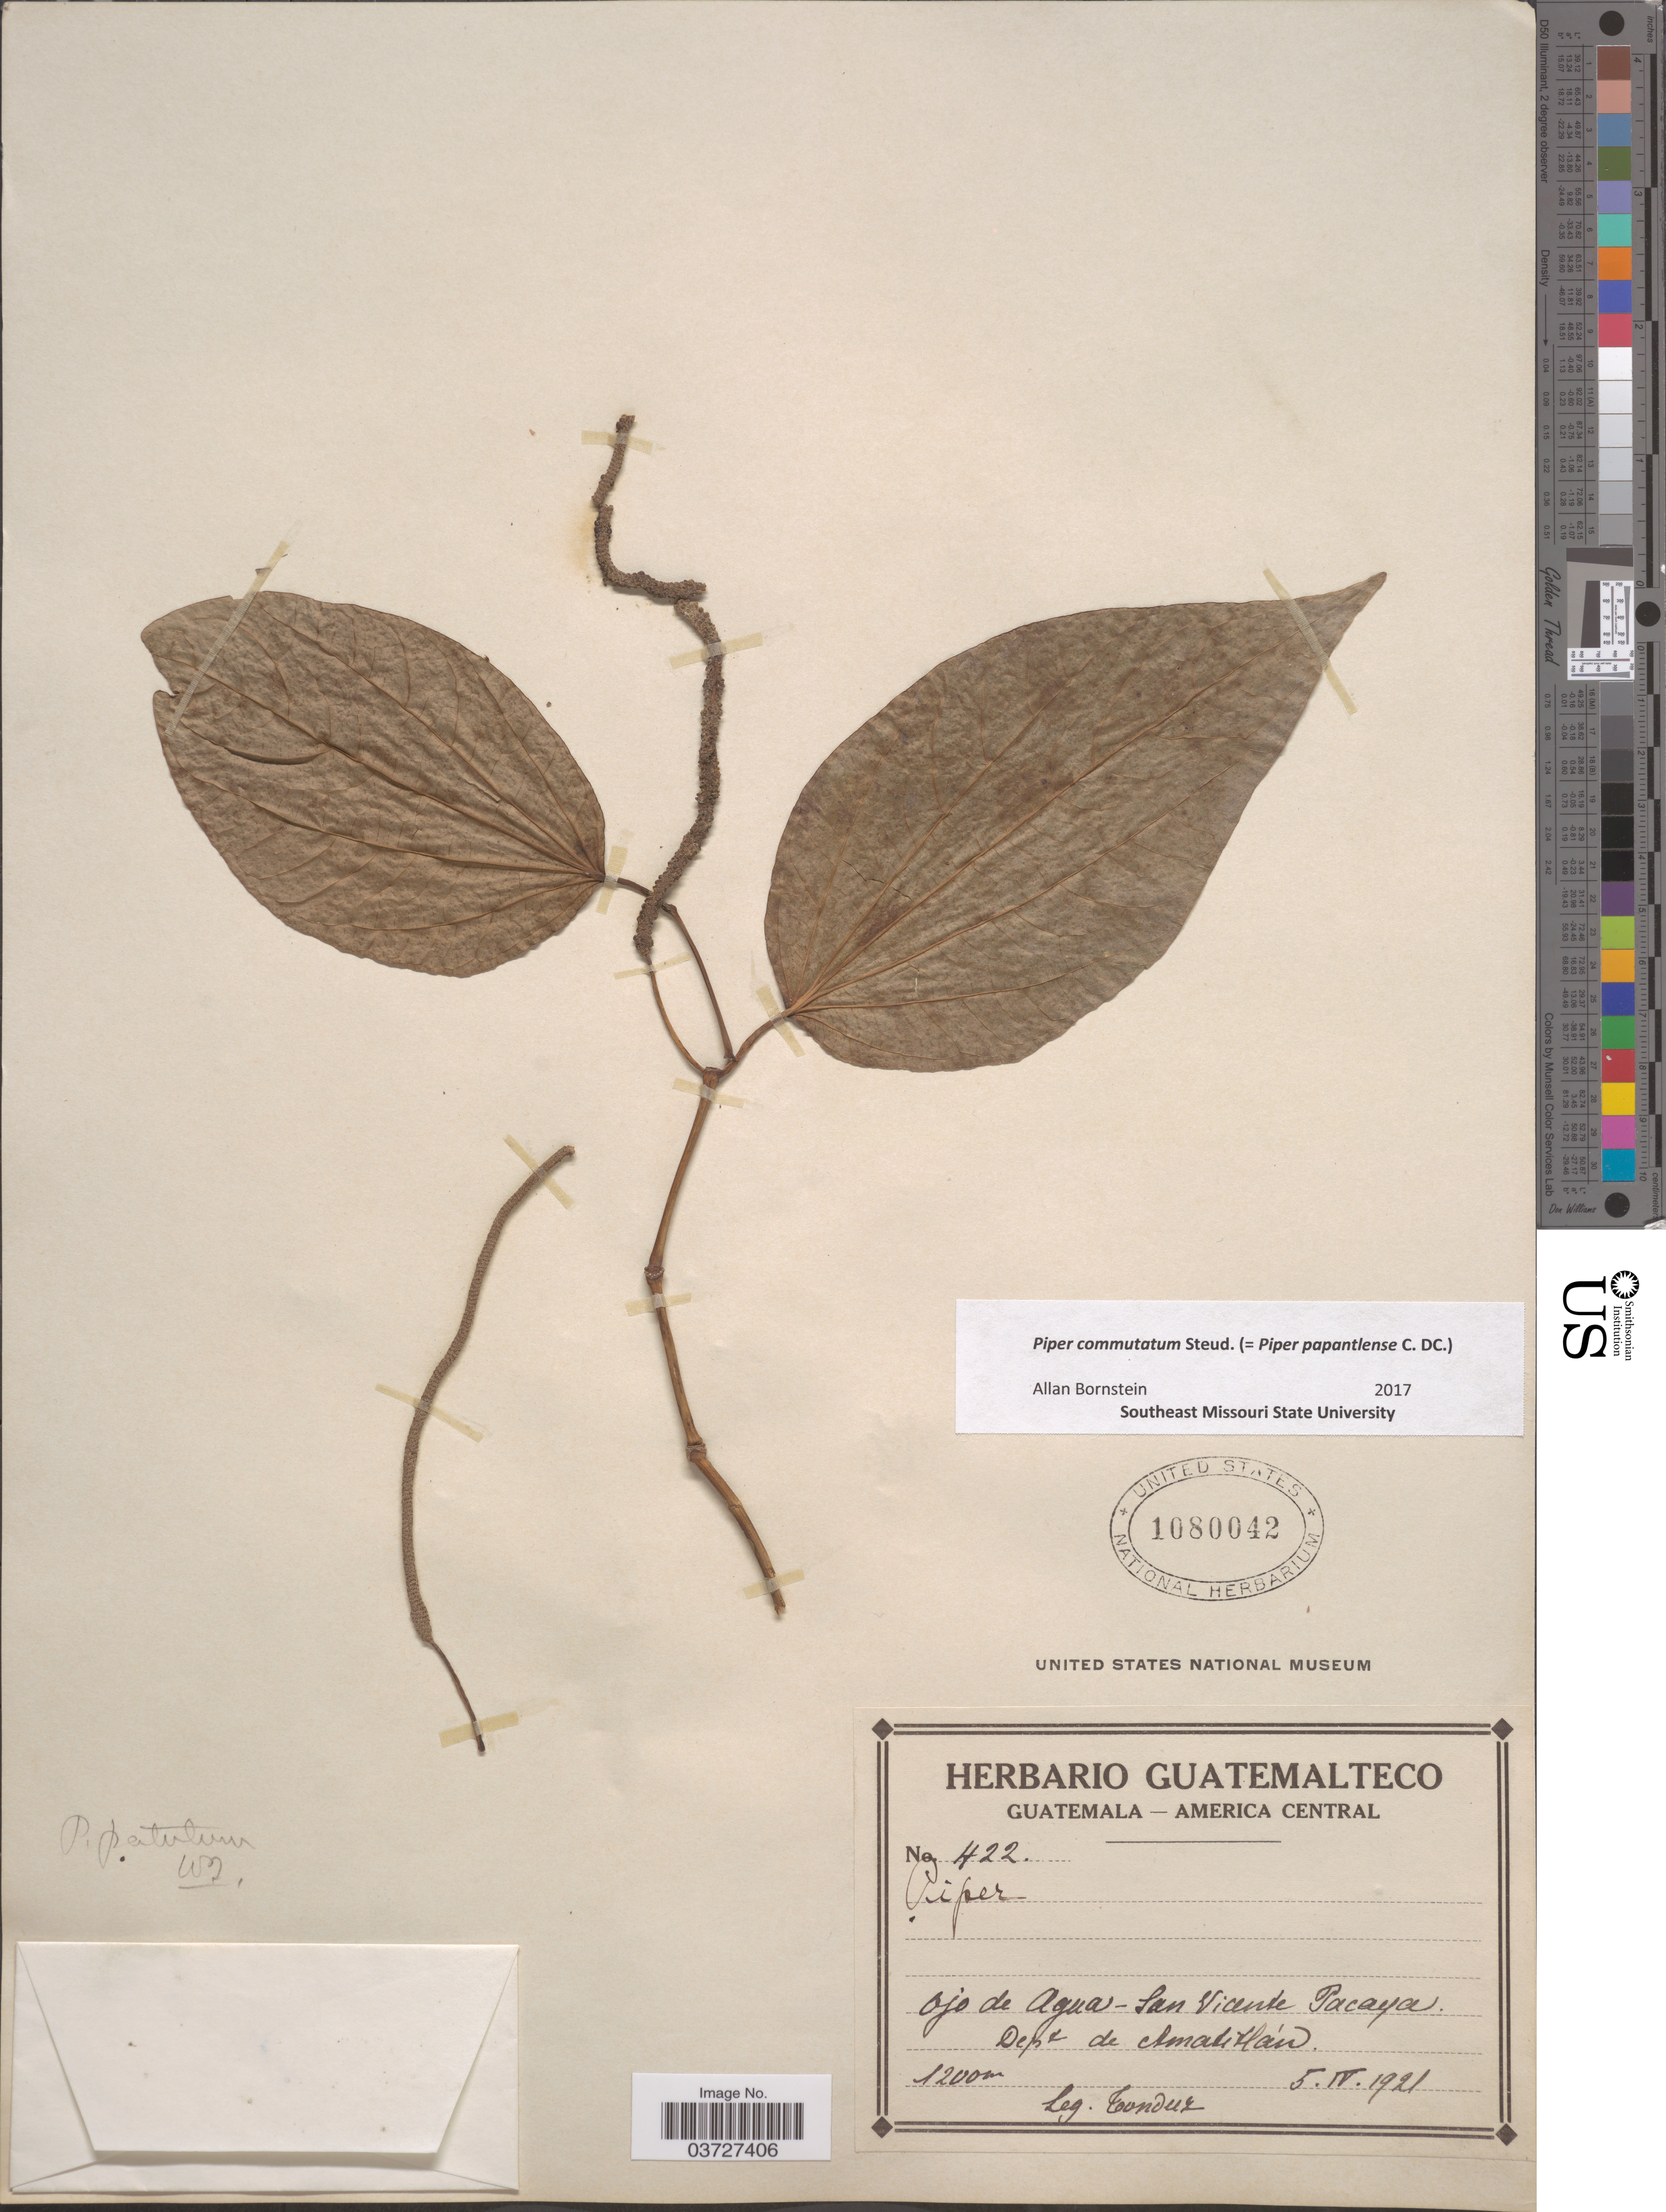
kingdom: Plantae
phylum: Tracheophyta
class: Magnoliopsida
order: Piperales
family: Piperaceae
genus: Piper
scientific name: Piper commutatum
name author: Steud.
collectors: Tonduz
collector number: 422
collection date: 1921-04-05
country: Guatemala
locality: Ojo de Agua - San Vicente Pacaya. Dept de Amatitlán.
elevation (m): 1200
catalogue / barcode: US 1080042